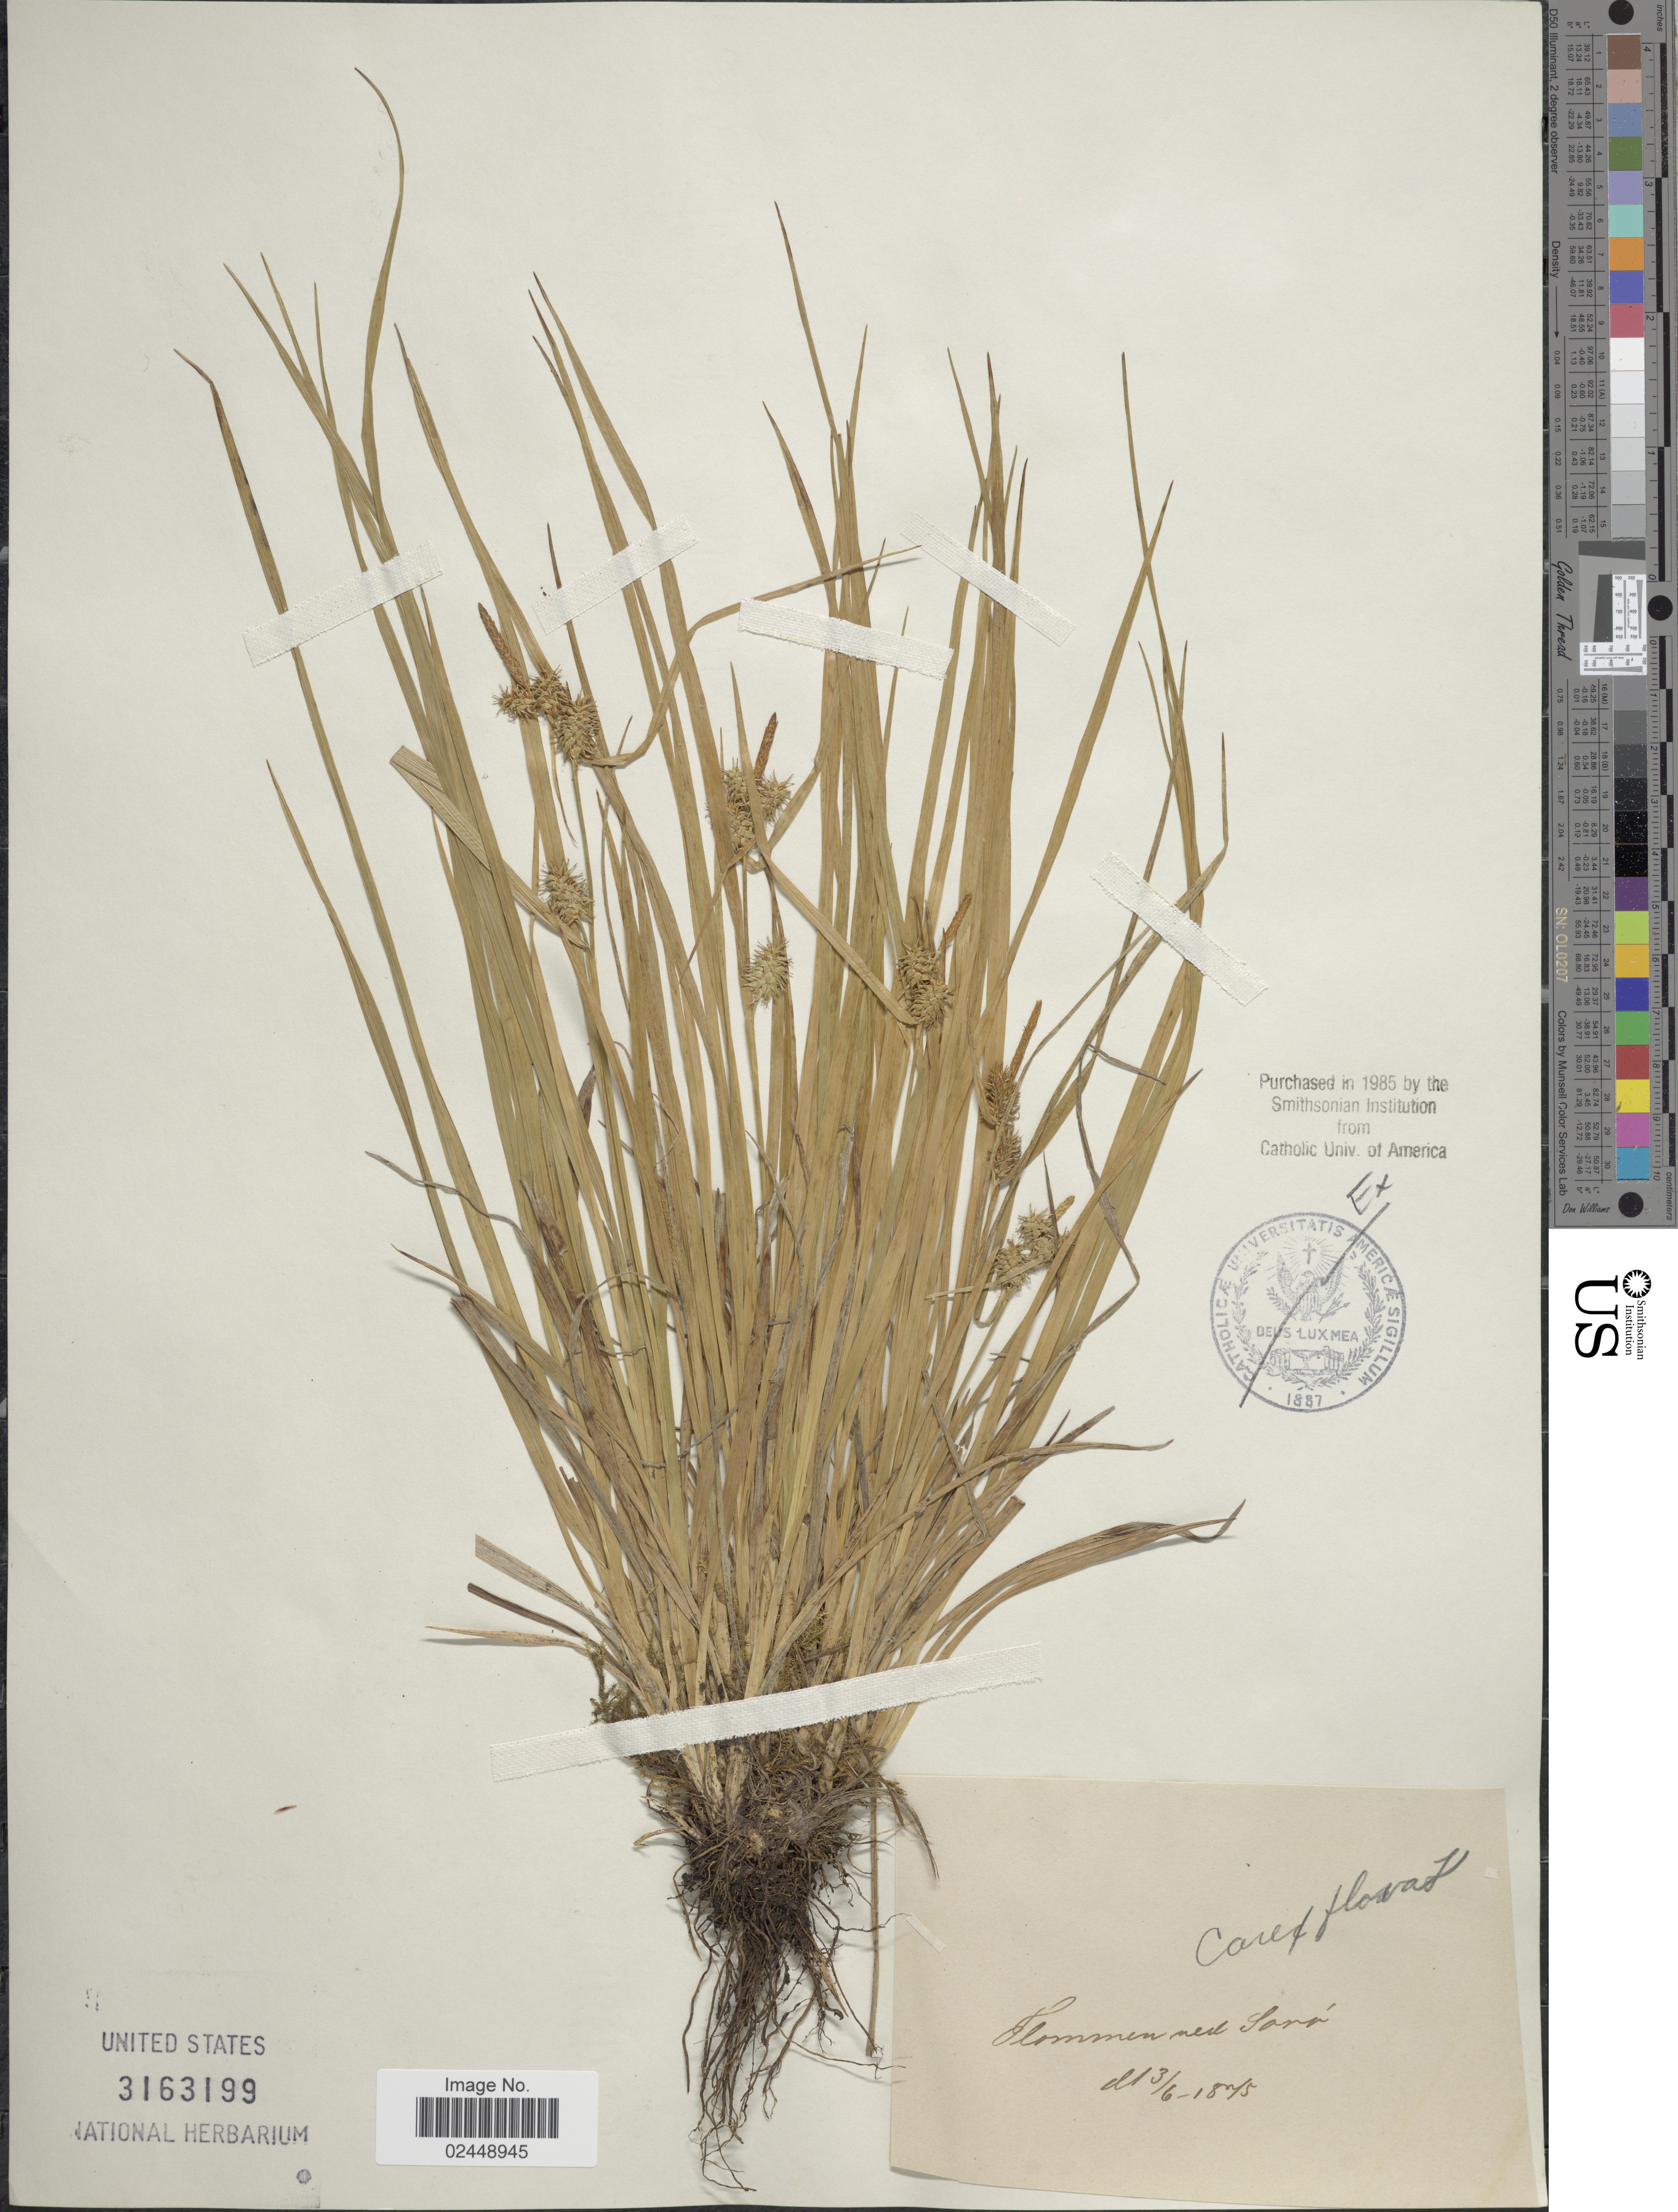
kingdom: Plantae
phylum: Tracheophyta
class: Liliopsida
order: Poales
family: Cyperaceae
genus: Carex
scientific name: Carex flava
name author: L.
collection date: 1875-06-03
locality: Flommen ned Sora [interpreted]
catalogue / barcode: US 3163199